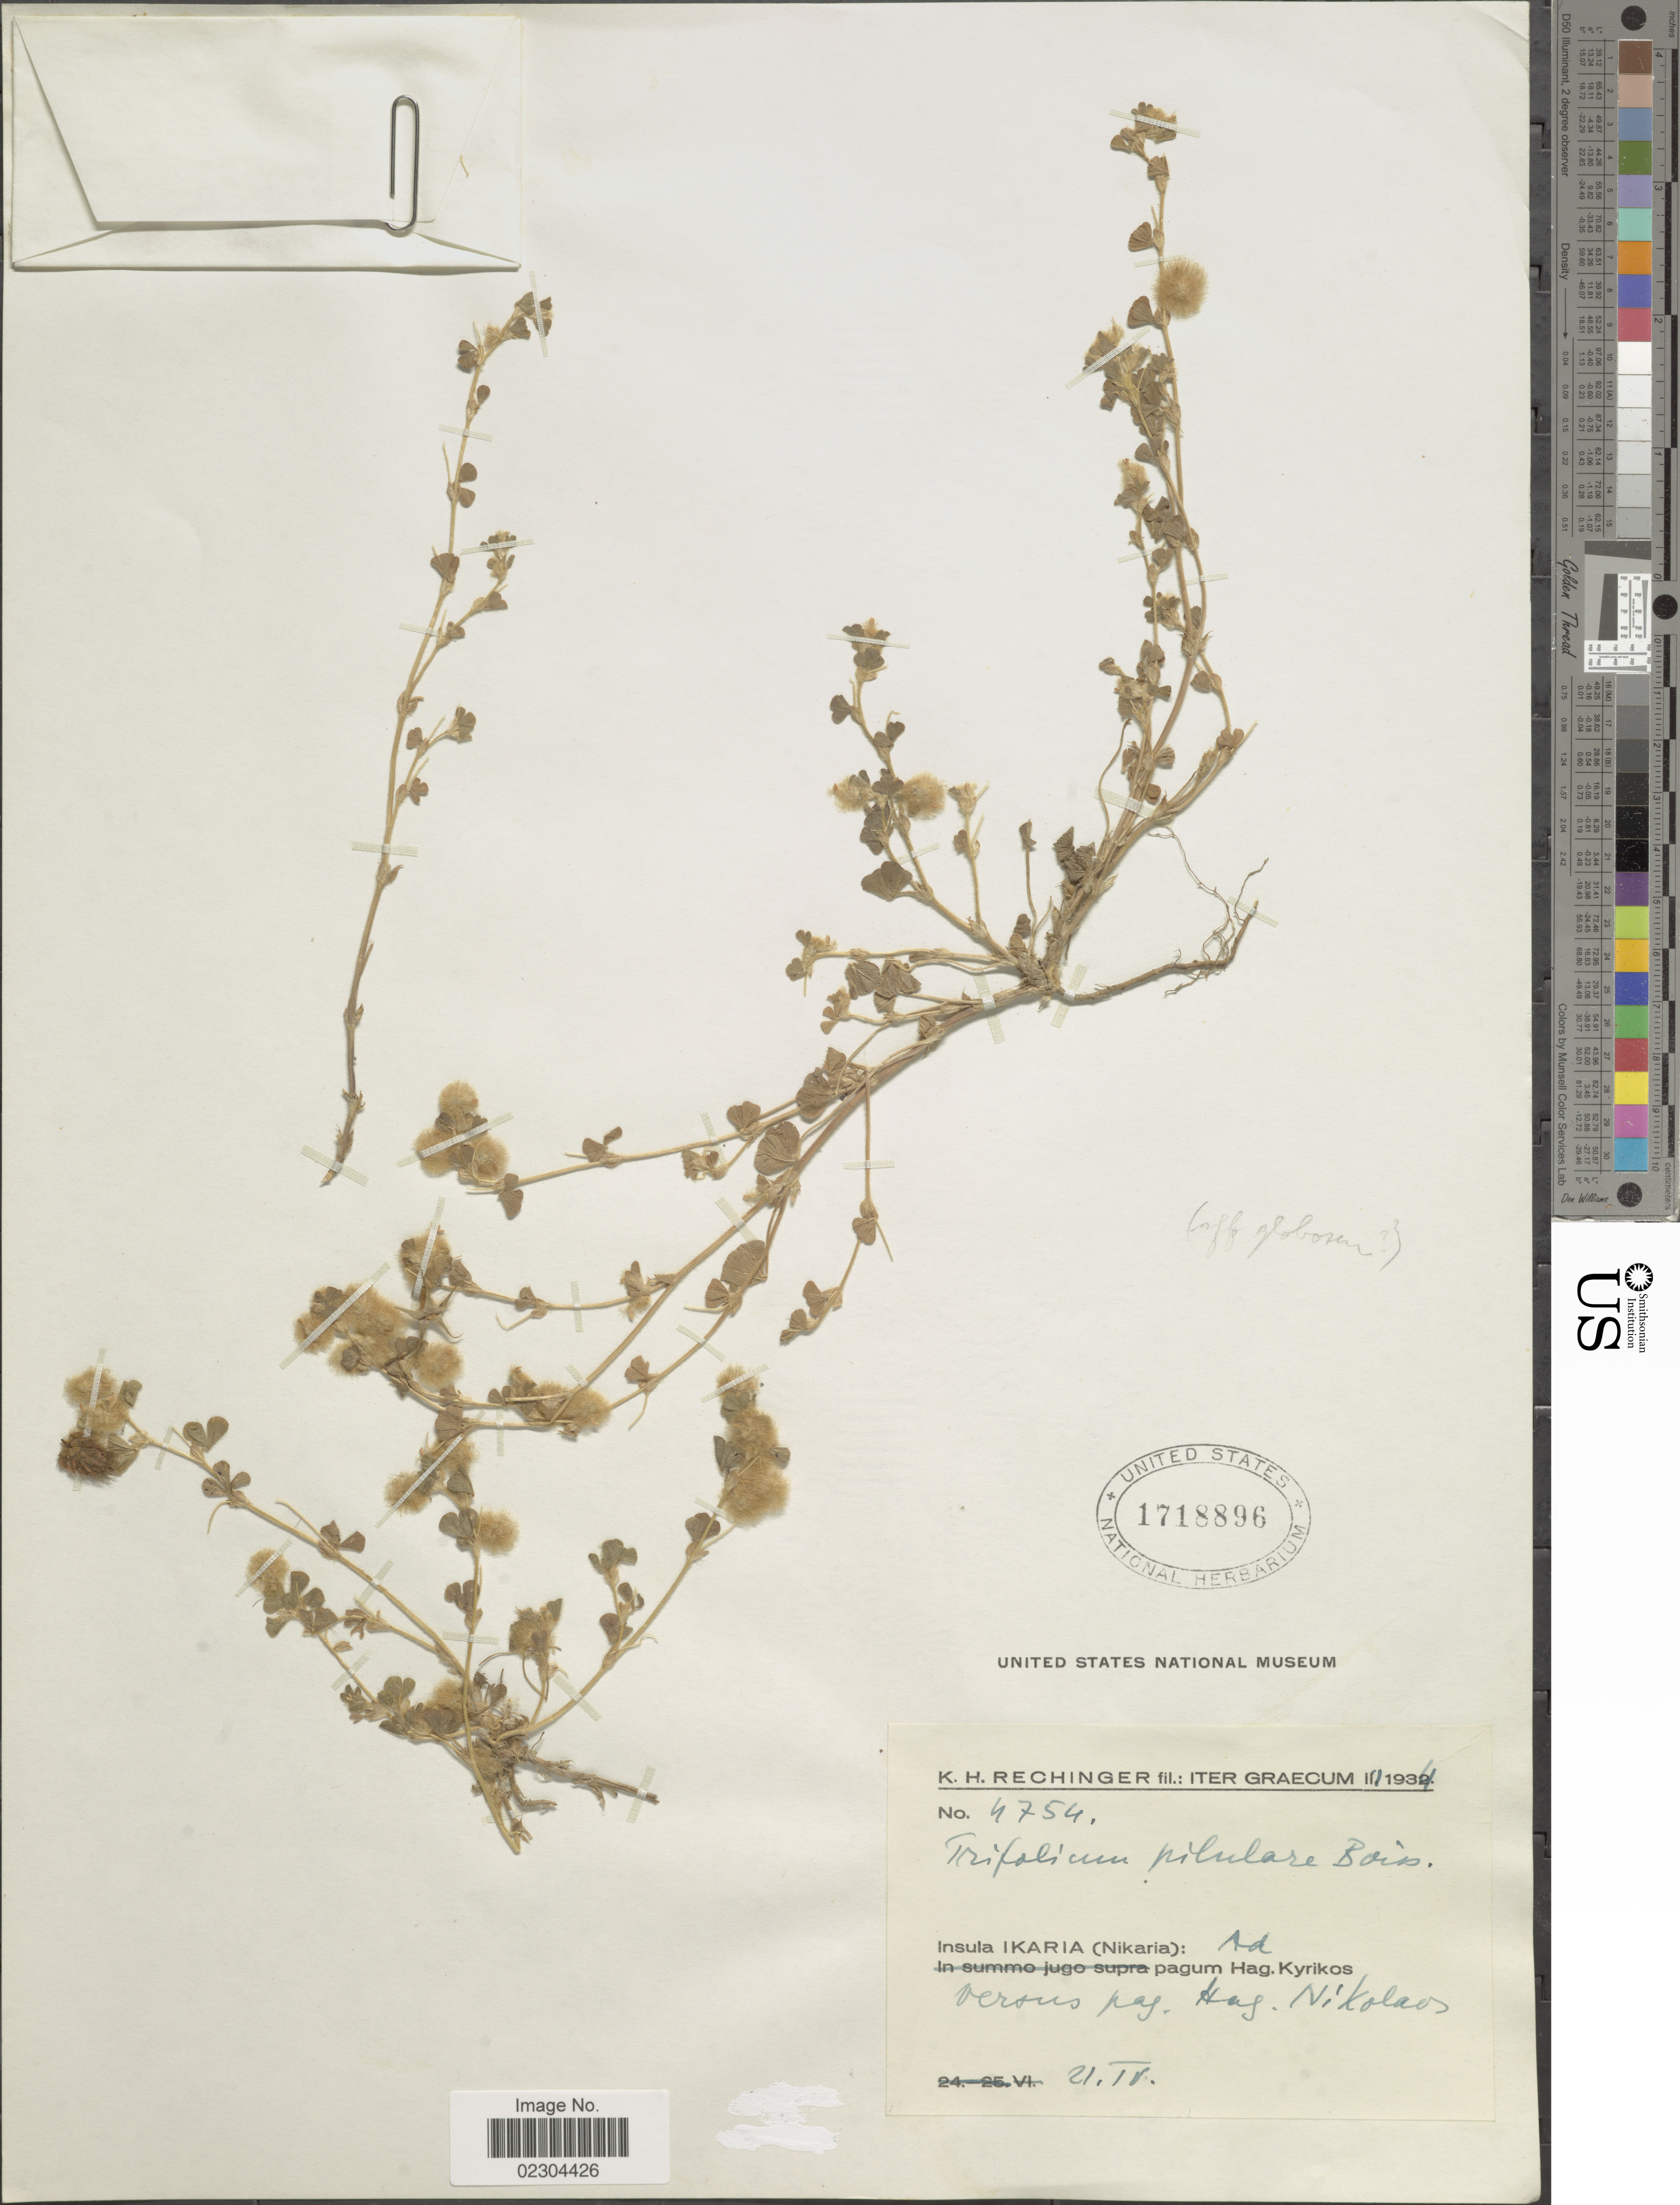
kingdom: Plantae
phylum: Tracheophyta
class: Magnoliopsida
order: Fabales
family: Fabaceae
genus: Trifolium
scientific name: Trifolium pilulare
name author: Boiss.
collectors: K. H. Rechinger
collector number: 4754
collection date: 1934-04-21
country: Greece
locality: Insula Ikaria (Kiaria): Ad versus pag. Hag. Nikolaos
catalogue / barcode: US 1718896